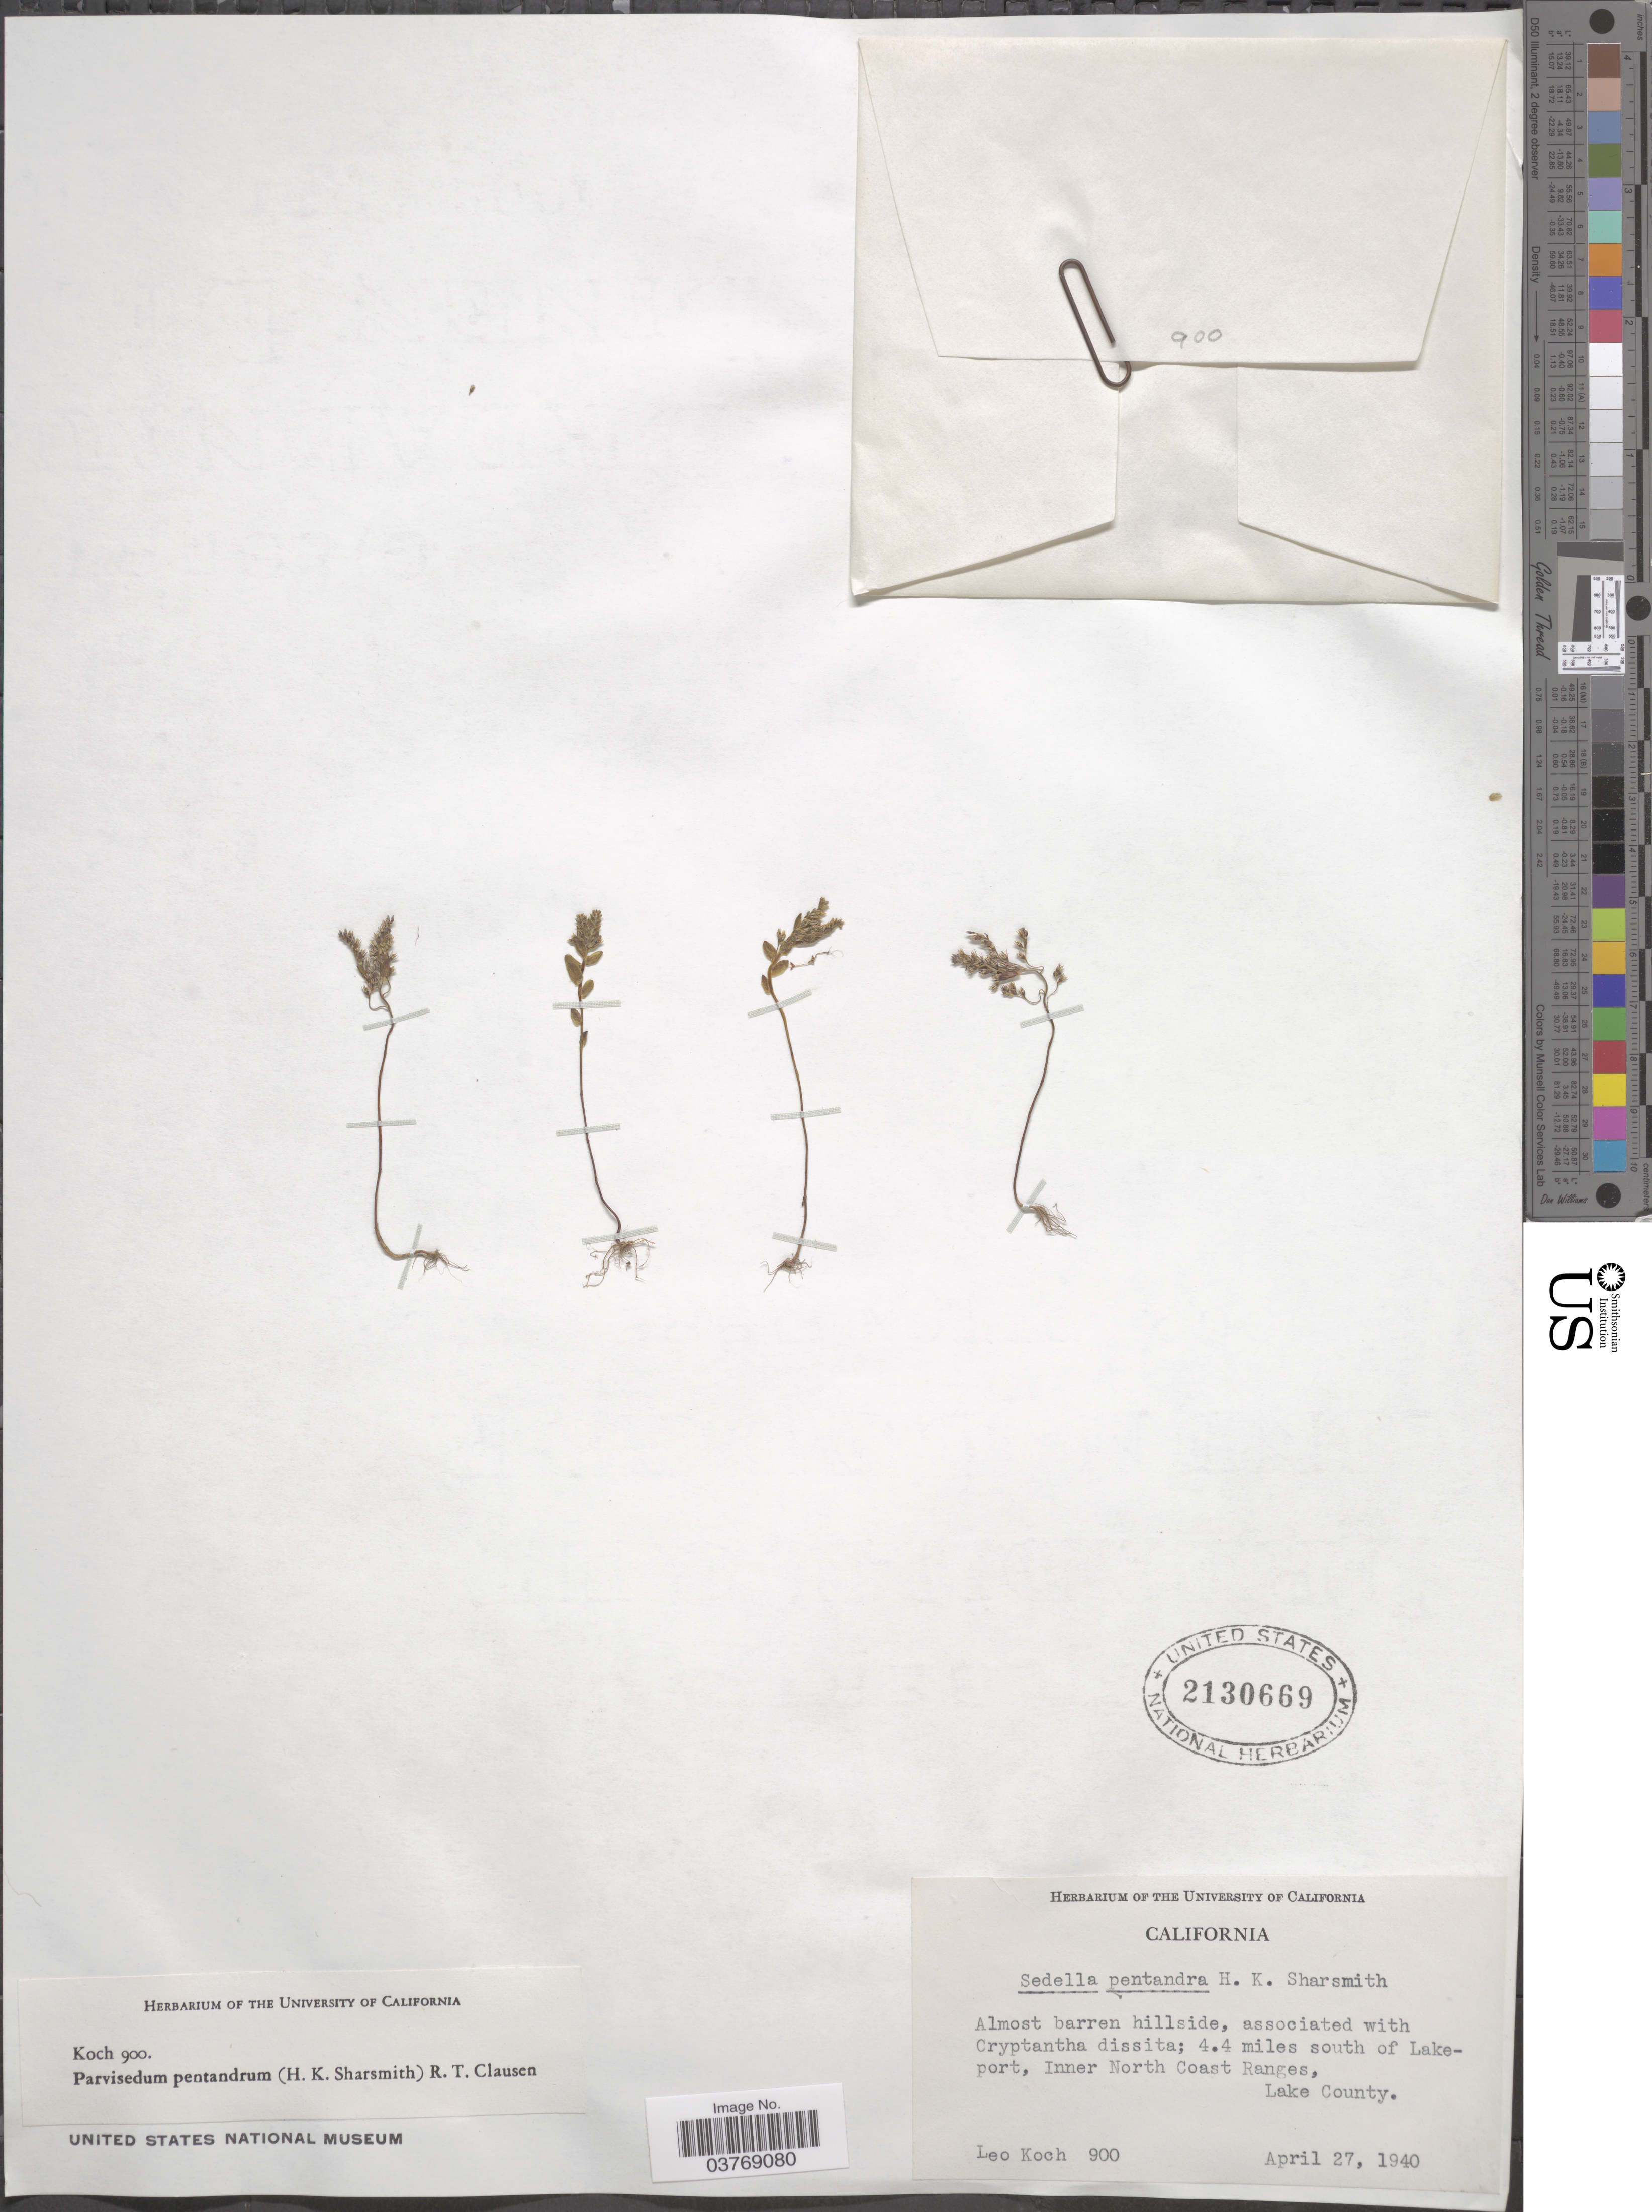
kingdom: Plantae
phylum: Tracheophyta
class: Magnoliopsida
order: Saxifragales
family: Crassulaceae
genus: Sedella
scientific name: Sedella pentandra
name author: H. Sharsm.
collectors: L. F. Koch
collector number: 900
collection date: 1940-04-27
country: United States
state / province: California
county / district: Lake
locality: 4.4 miles south of Lakeport, Inner North Coast Ranges, Lake County.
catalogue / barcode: US 2130669